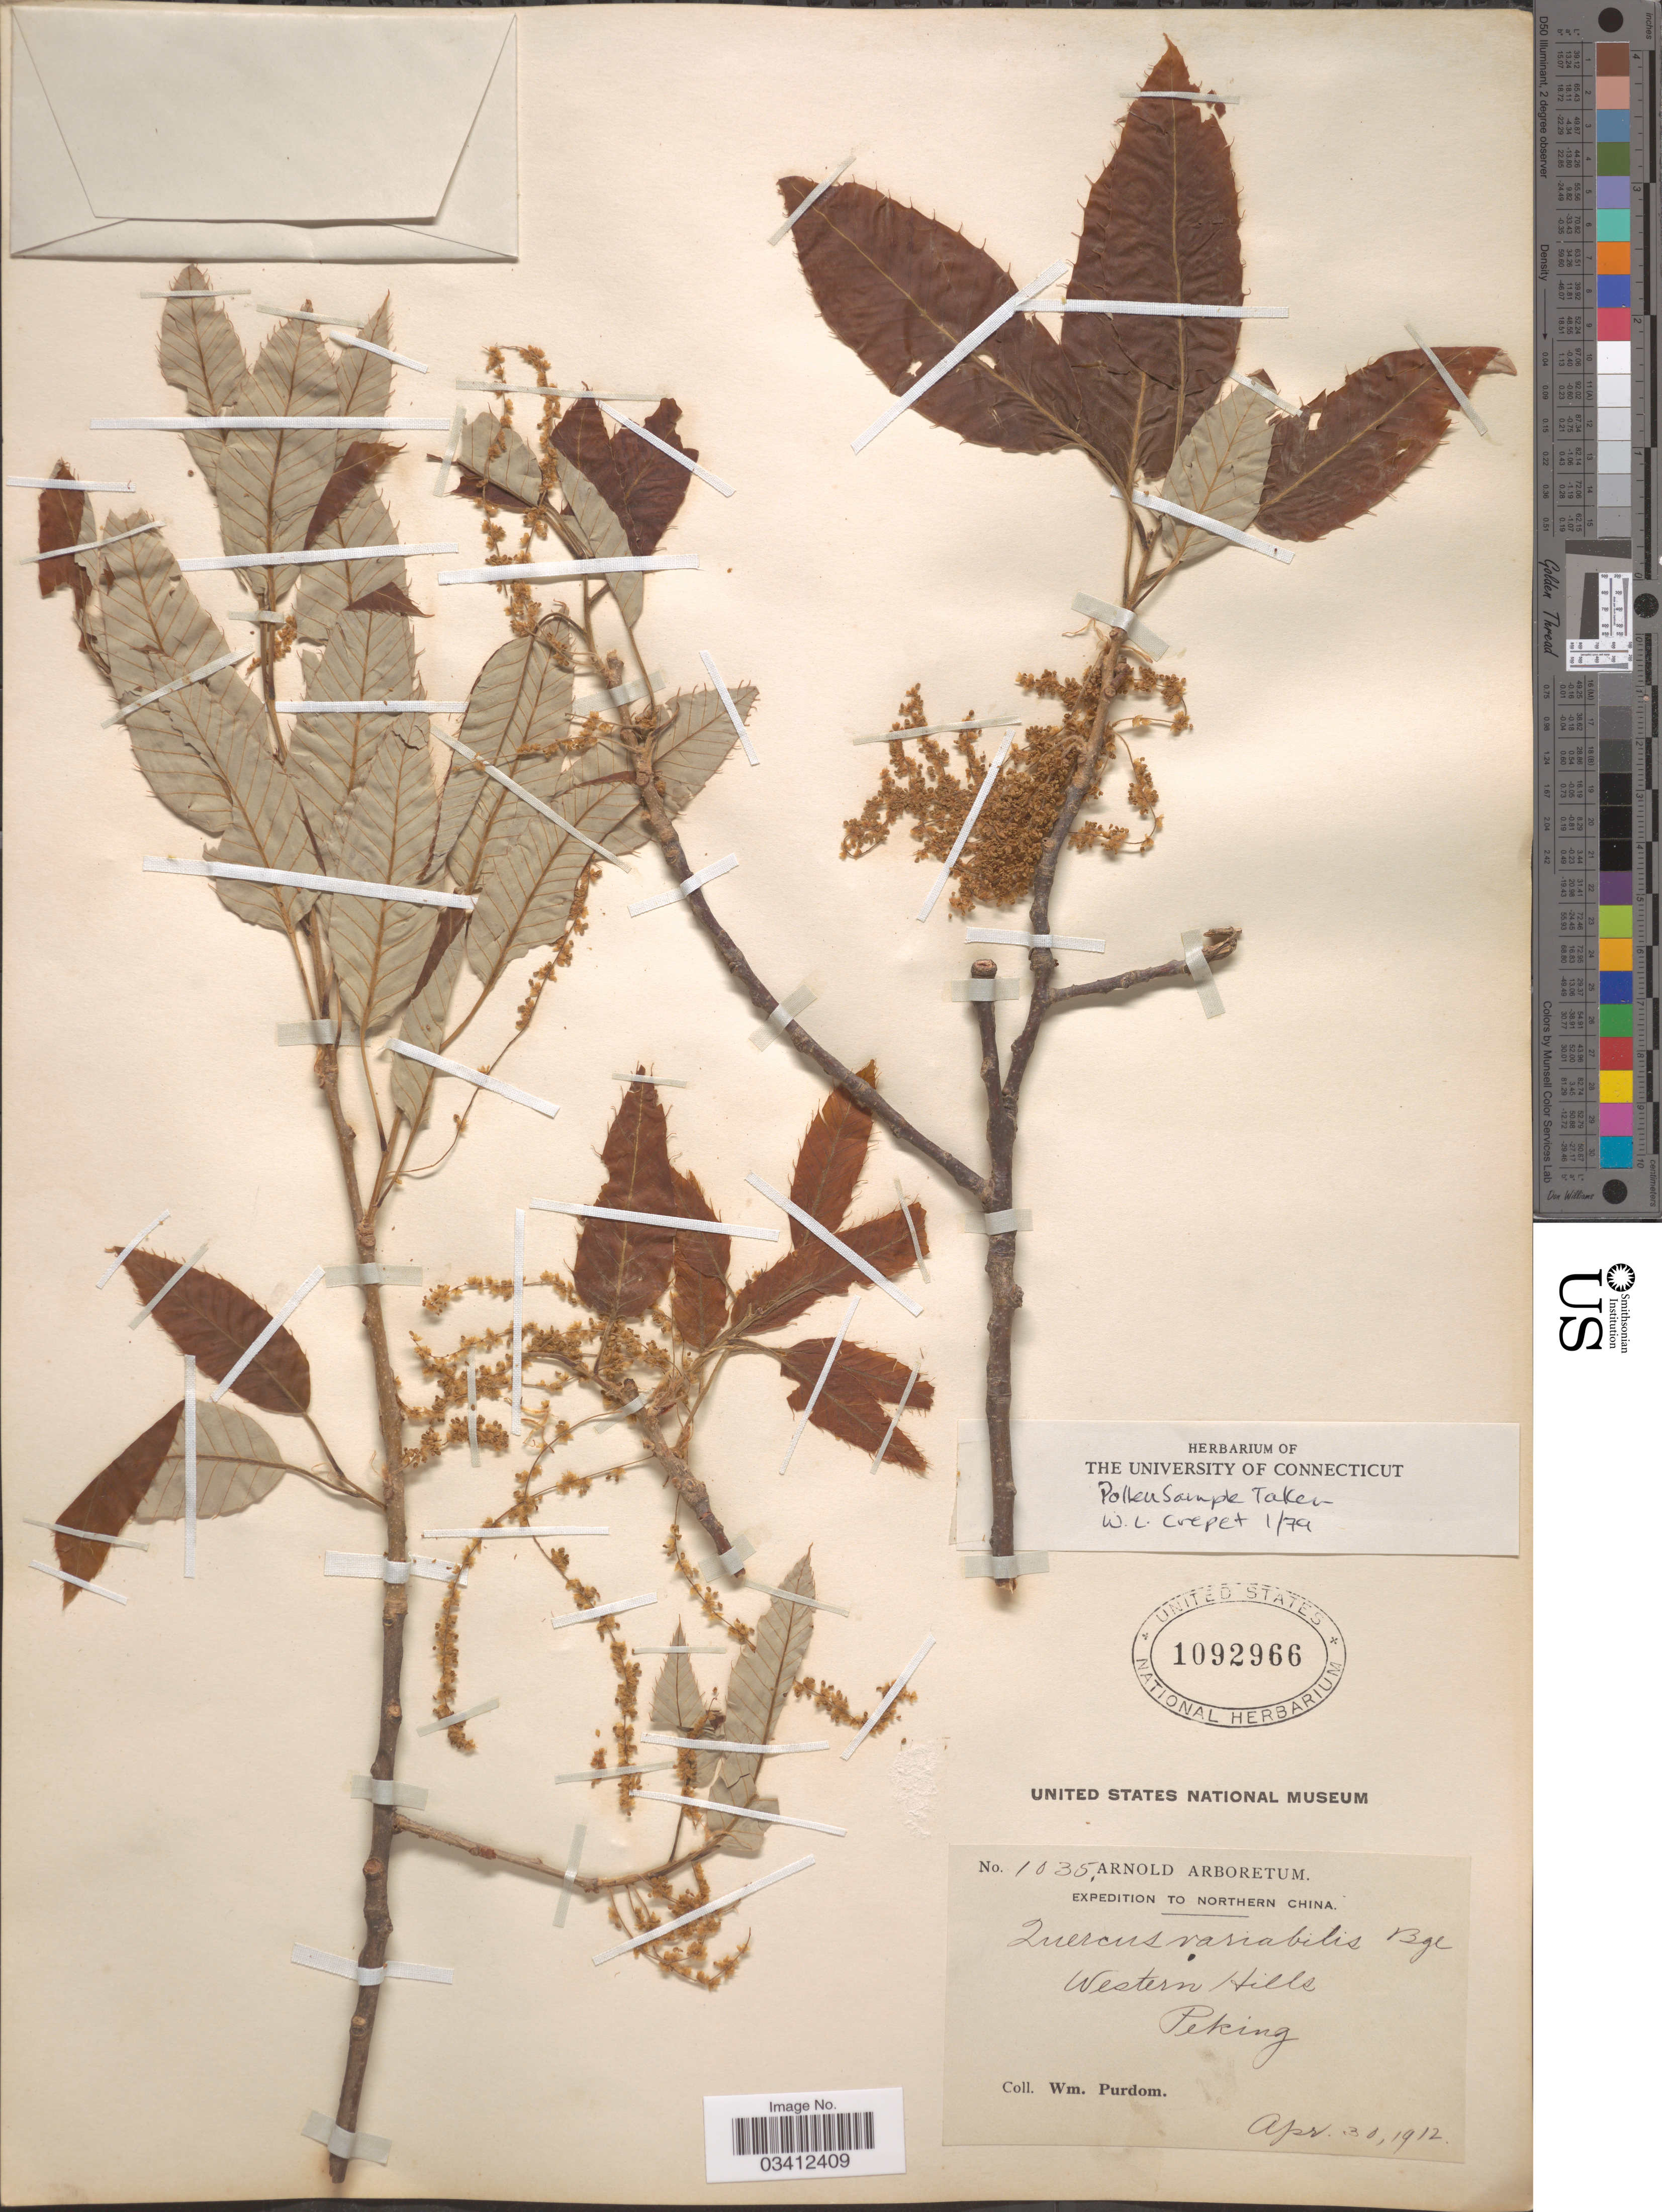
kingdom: Plantae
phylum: Tracheophyta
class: Magnoliopsida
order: Fagales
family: Fagaceae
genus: Quercus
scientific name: Quercus variabilis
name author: Blume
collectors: W. Purdom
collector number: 1035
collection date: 1912-04-30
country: China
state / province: Beijing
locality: Northern China. Western Hills. Peking.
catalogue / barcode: US 1092966